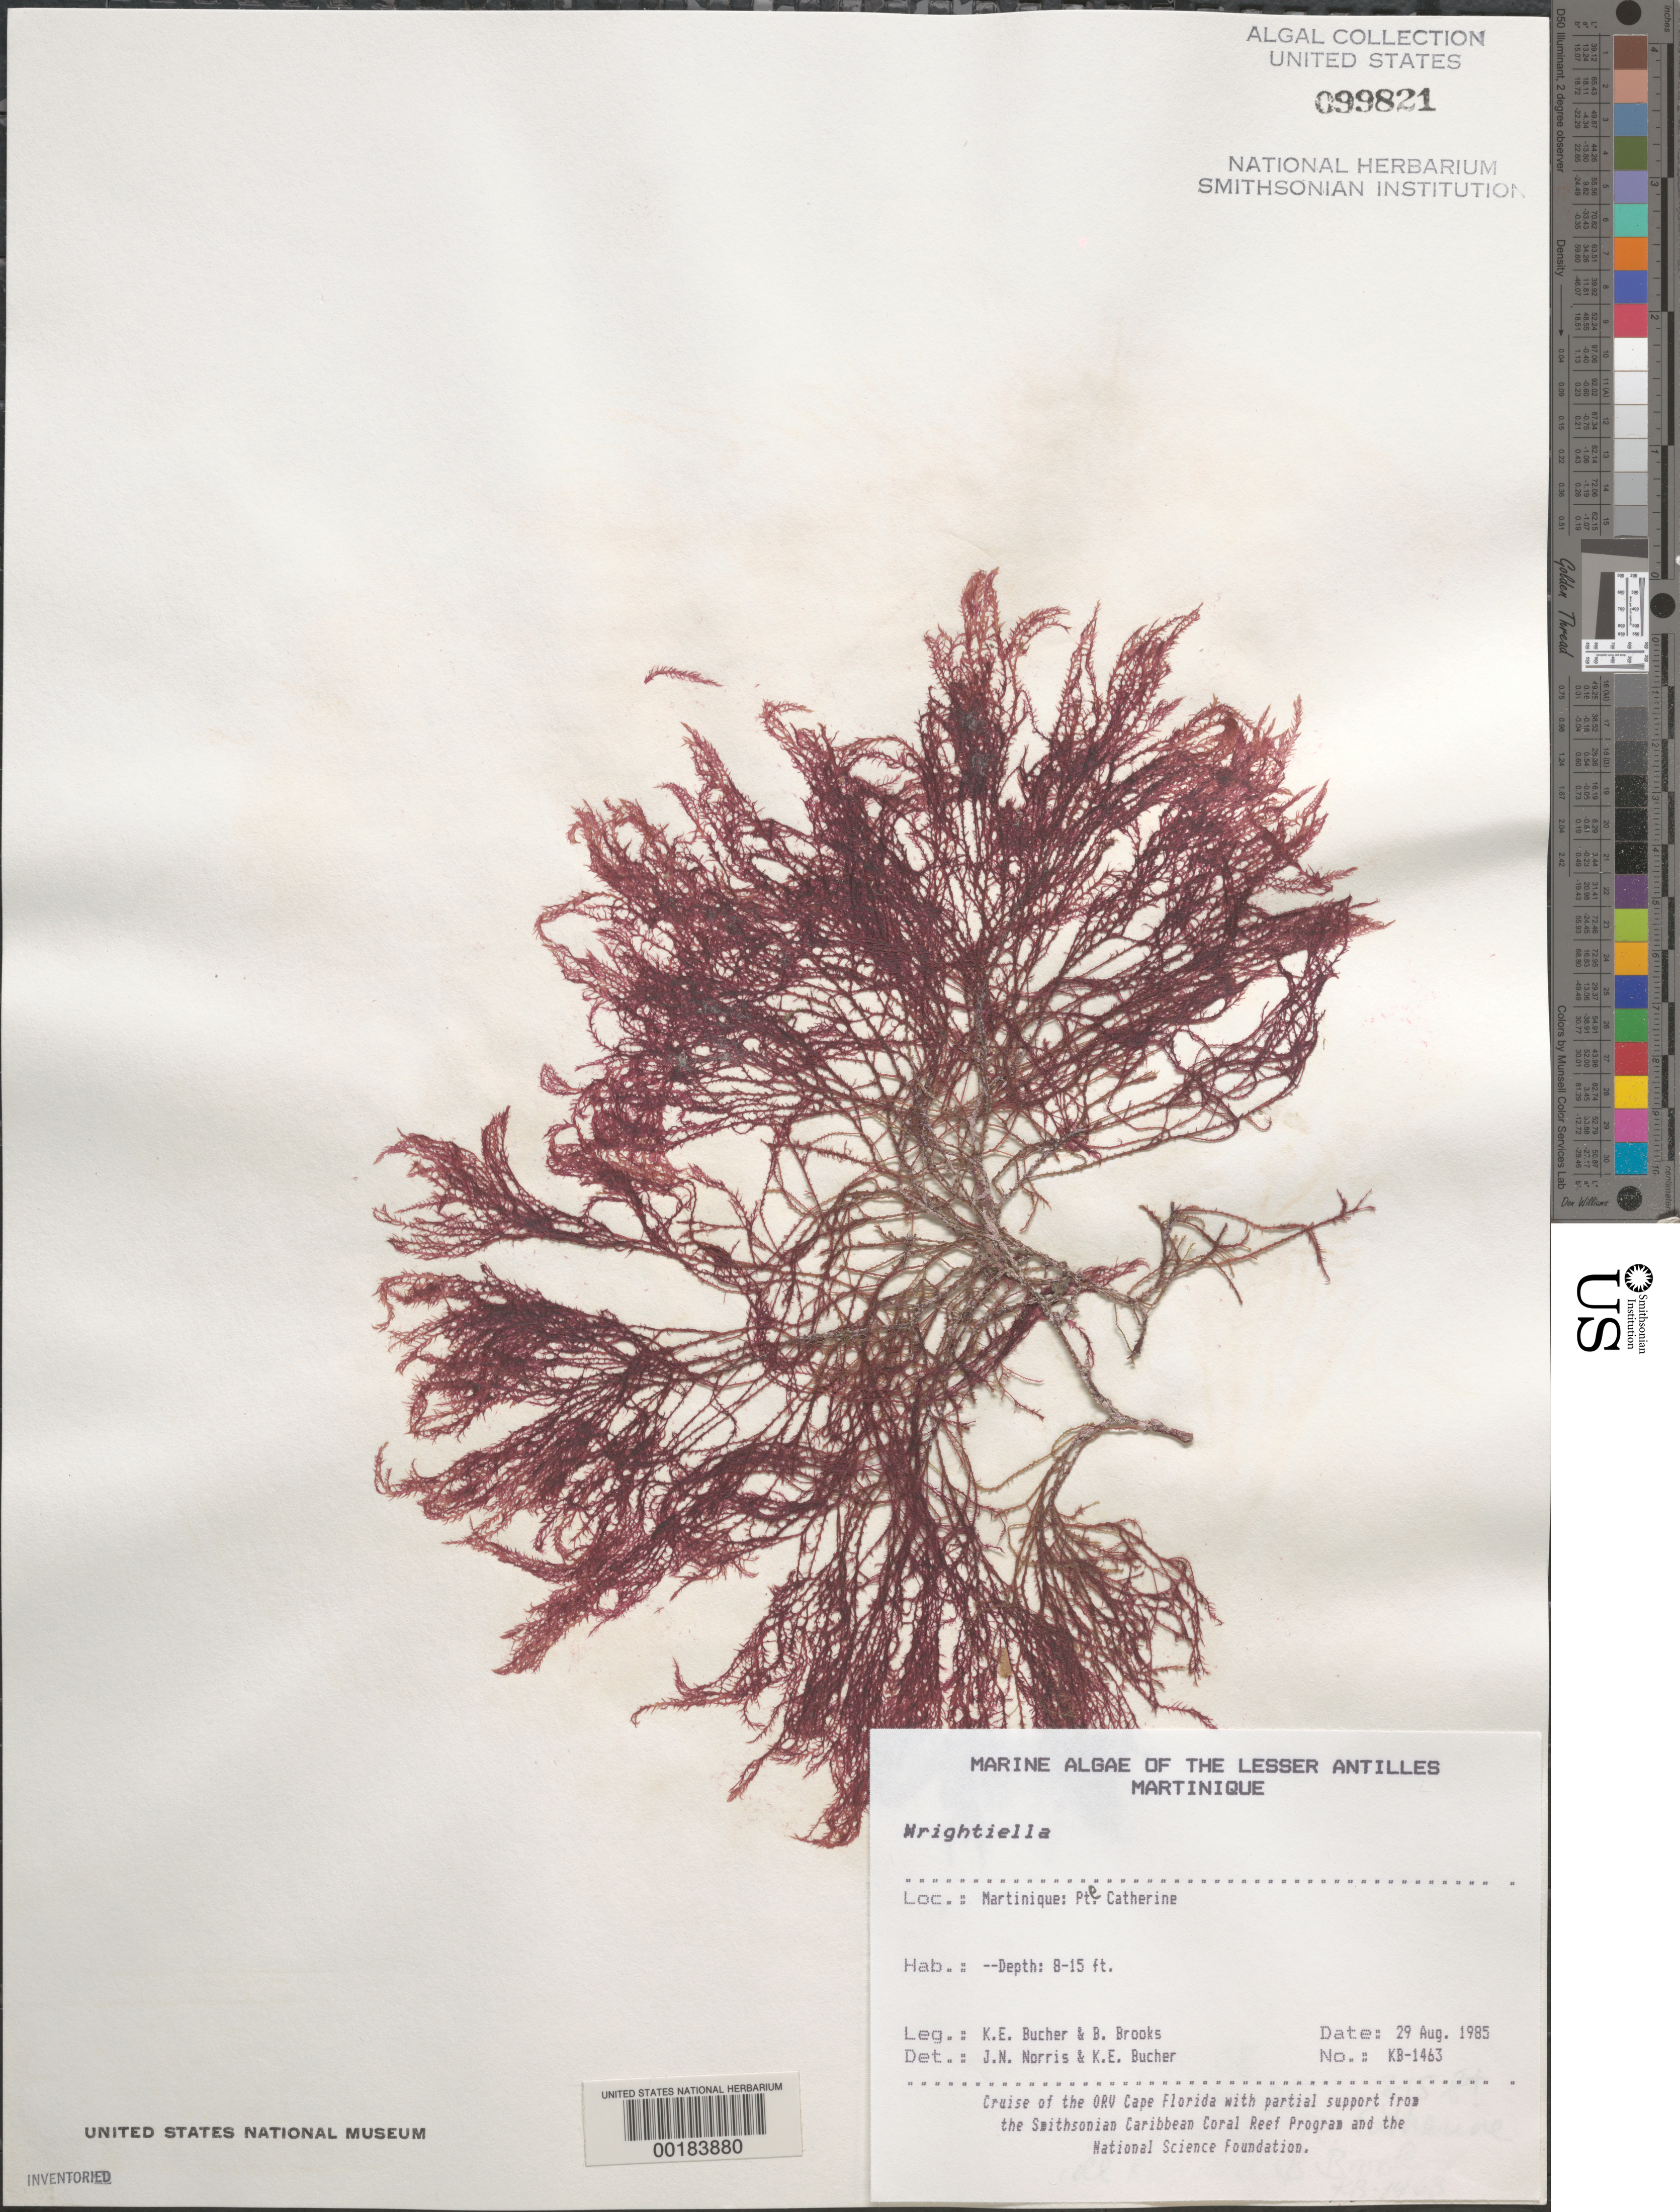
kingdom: Plantae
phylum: Rhodophyta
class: Florideophyceae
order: Ceramiales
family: Rhodomelaceae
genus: Wrightiella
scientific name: Wrightiella sp.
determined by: Norris, J. N.; Bucher, K. E.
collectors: K. E. Bucher & B. Brooks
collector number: Kb-1463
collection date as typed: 29 Aug 1985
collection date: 1985-08-29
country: Martinique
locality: Pointe Catherine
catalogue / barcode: US 99821